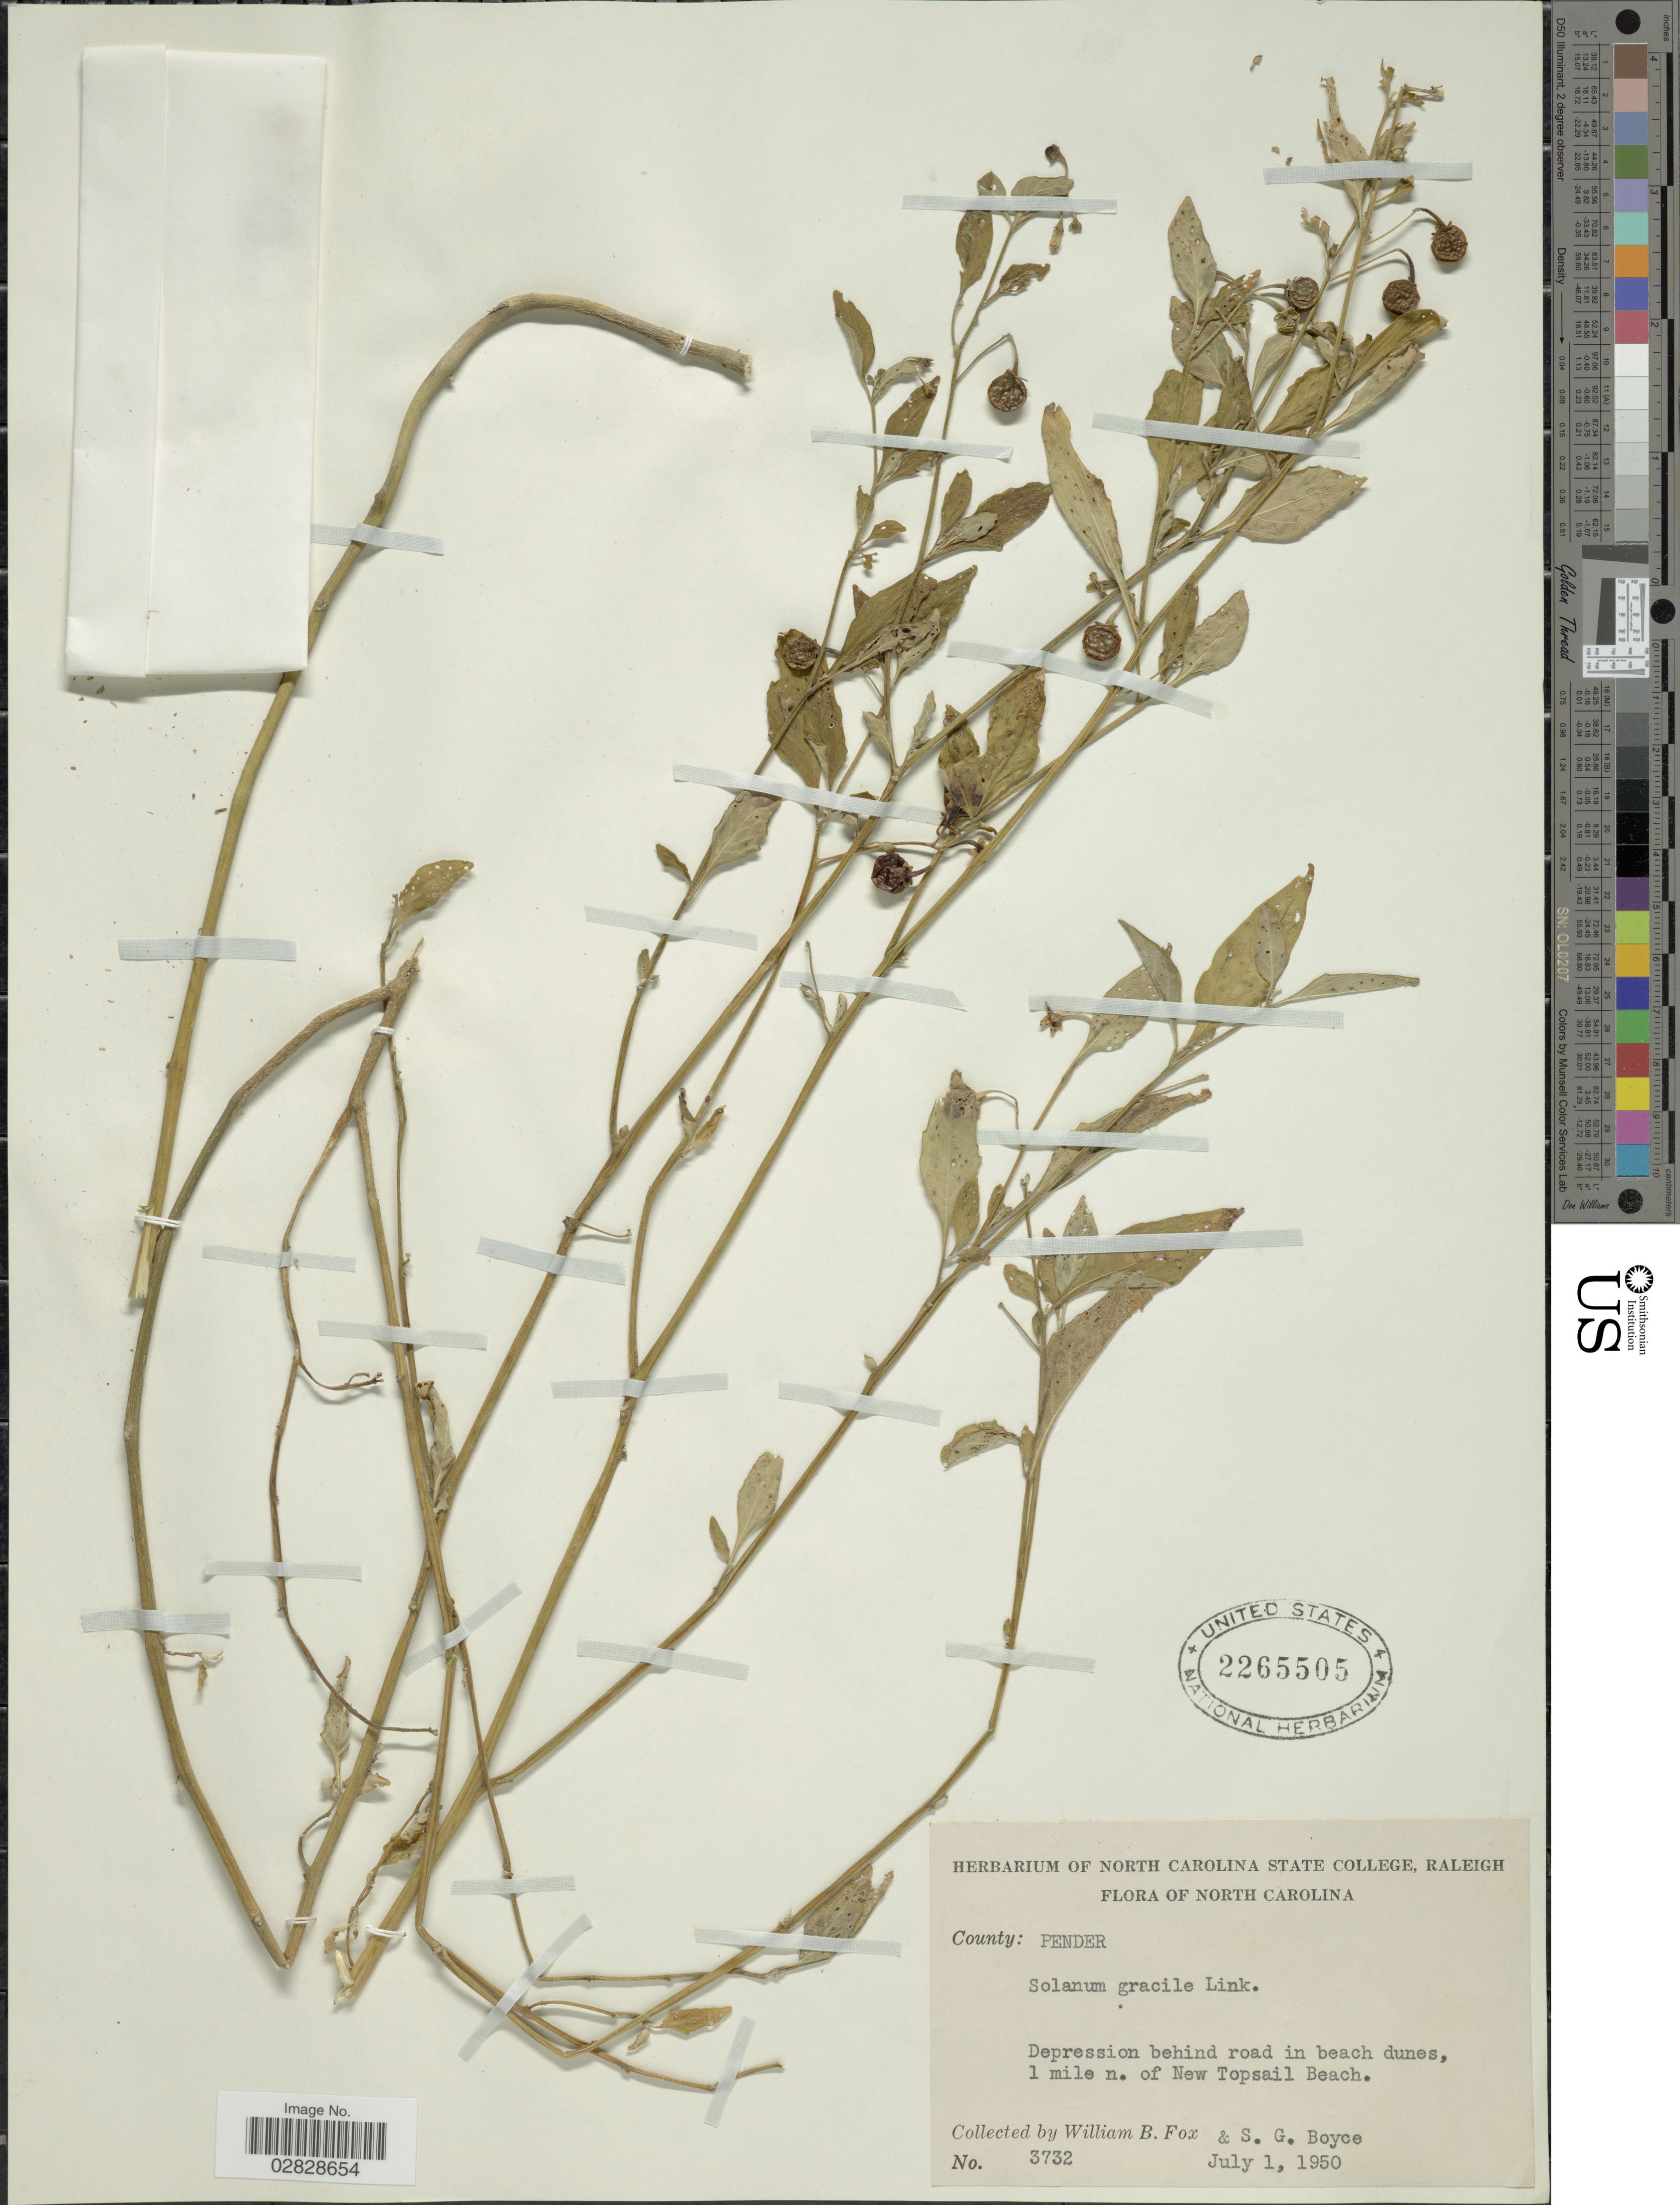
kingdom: Plantae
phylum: Tracheophyta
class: Magnoliopsida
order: Solanales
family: Solanaceae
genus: Solanum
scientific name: Solanum gracile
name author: Link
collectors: W. B. Fox & S. Boyce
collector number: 3732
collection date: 1950-07-01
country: United States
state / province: North Carolina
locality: County: Pender. Depression behind road in beach dunes, 1 mile n. of New Topsail Beach.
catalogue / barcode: US 2265505